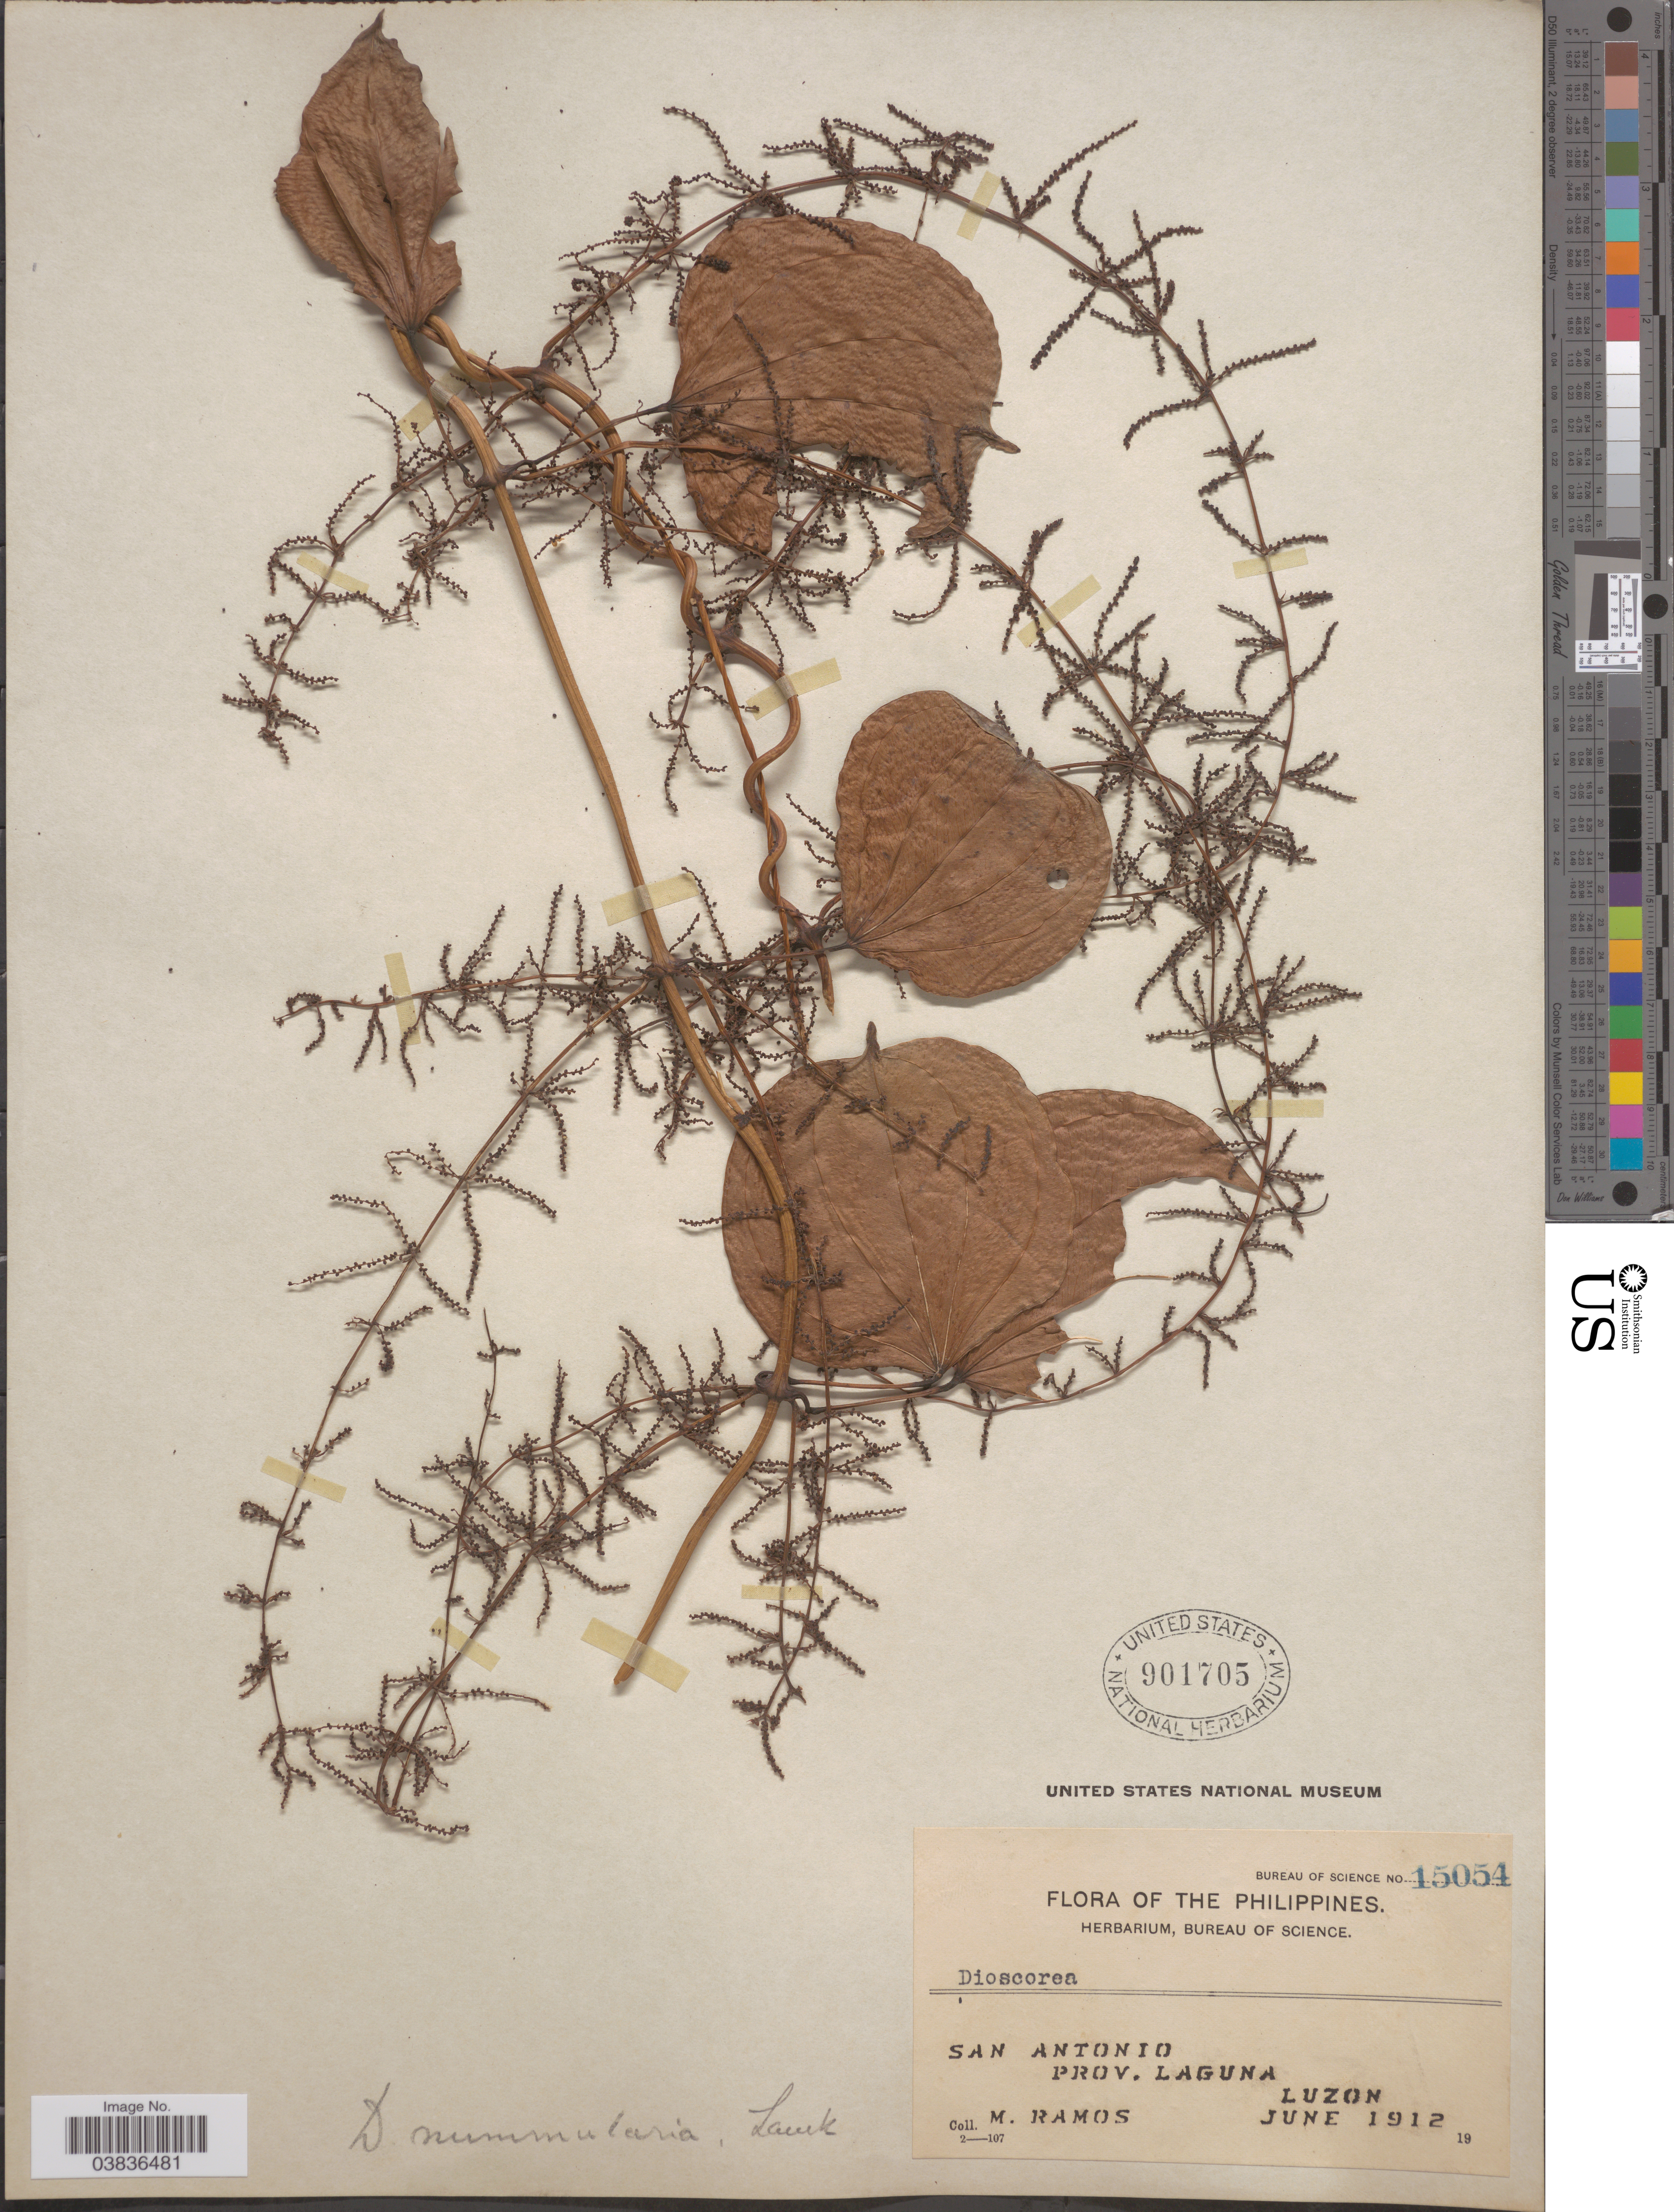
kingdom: Plantae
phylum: Tracheophyta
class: Liliopsida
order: Dioscoreales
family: Dioscoreaceae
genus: Dioscorea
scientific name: Dioscorea sp.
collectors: M. Ramos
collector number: Bureau of Science 15054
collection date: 1912-06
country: Philippines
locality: San Antonio, Prov. Laguna, Luzon.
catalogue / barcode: US 901705